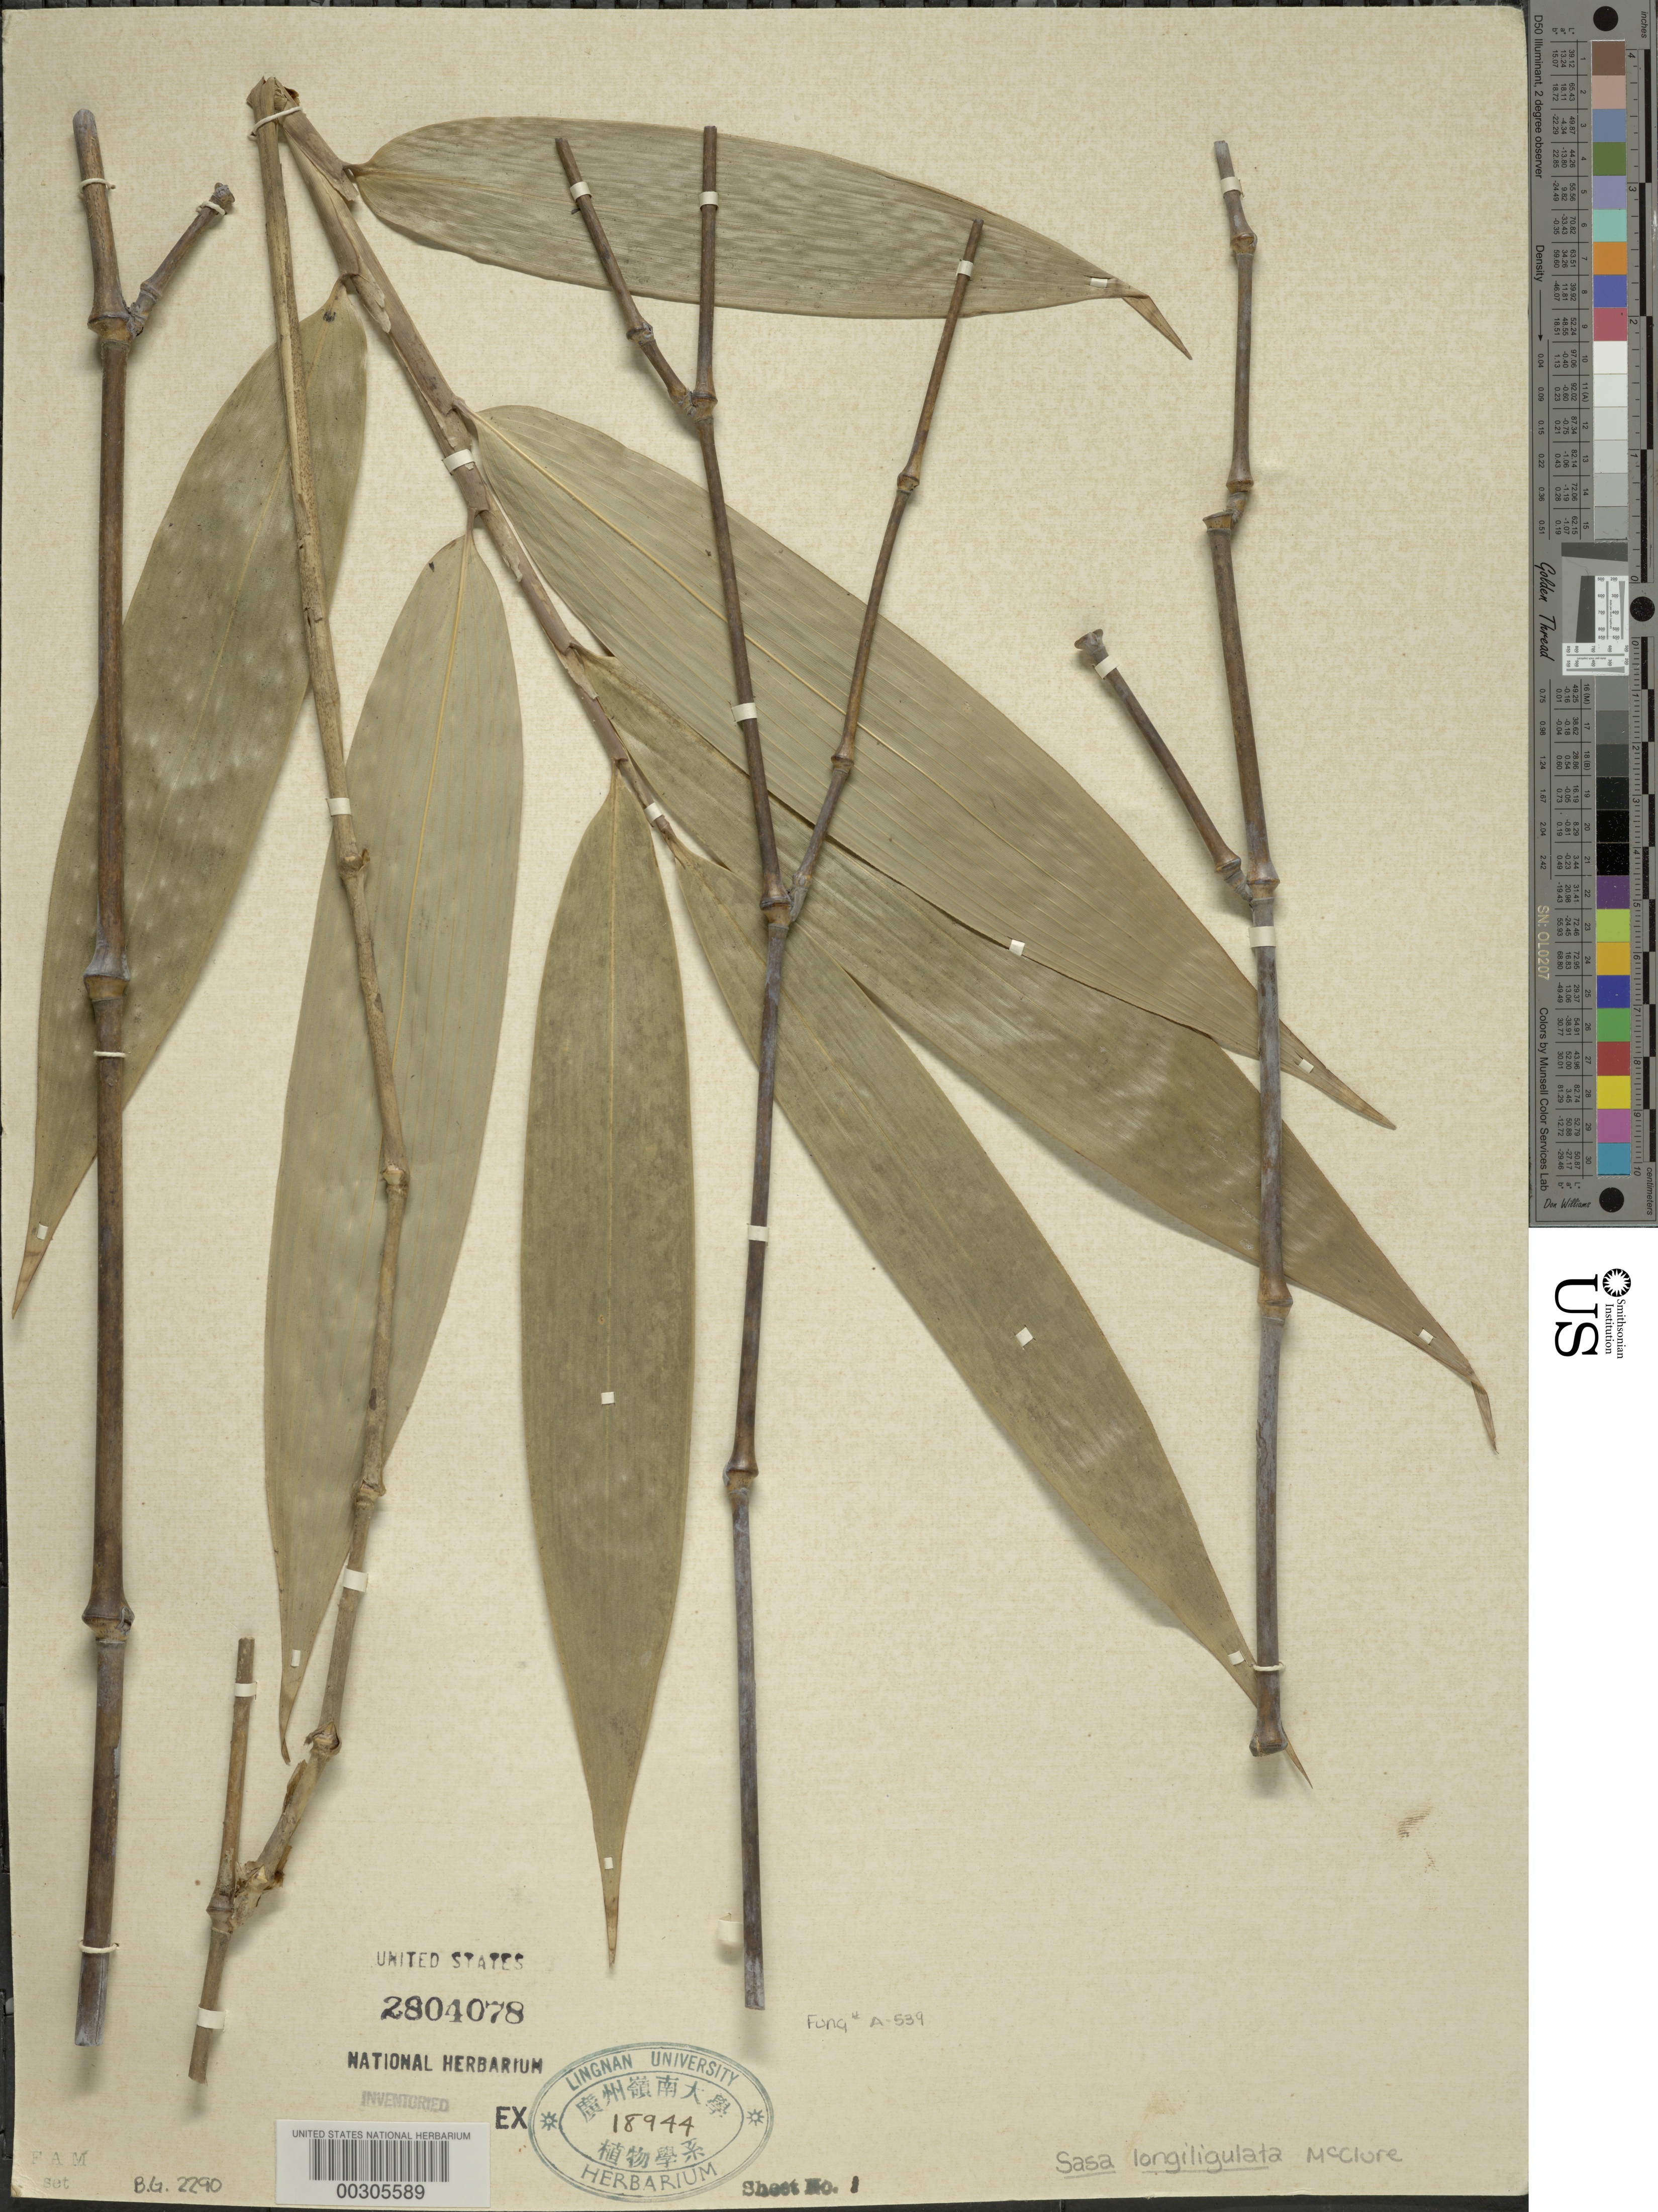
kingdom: Plantae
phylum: Tracheophyta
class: Liliopsida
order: Poales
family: Poaceae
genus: Sasa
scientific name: Sasa longiligulata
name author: McClure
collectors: H. L. Fung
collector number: A-539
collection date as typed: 11 Jan 1931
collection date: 1931-01-11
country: China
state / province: Guangdong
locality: Pok lor, loh fau mt.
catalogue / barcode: US 2804078